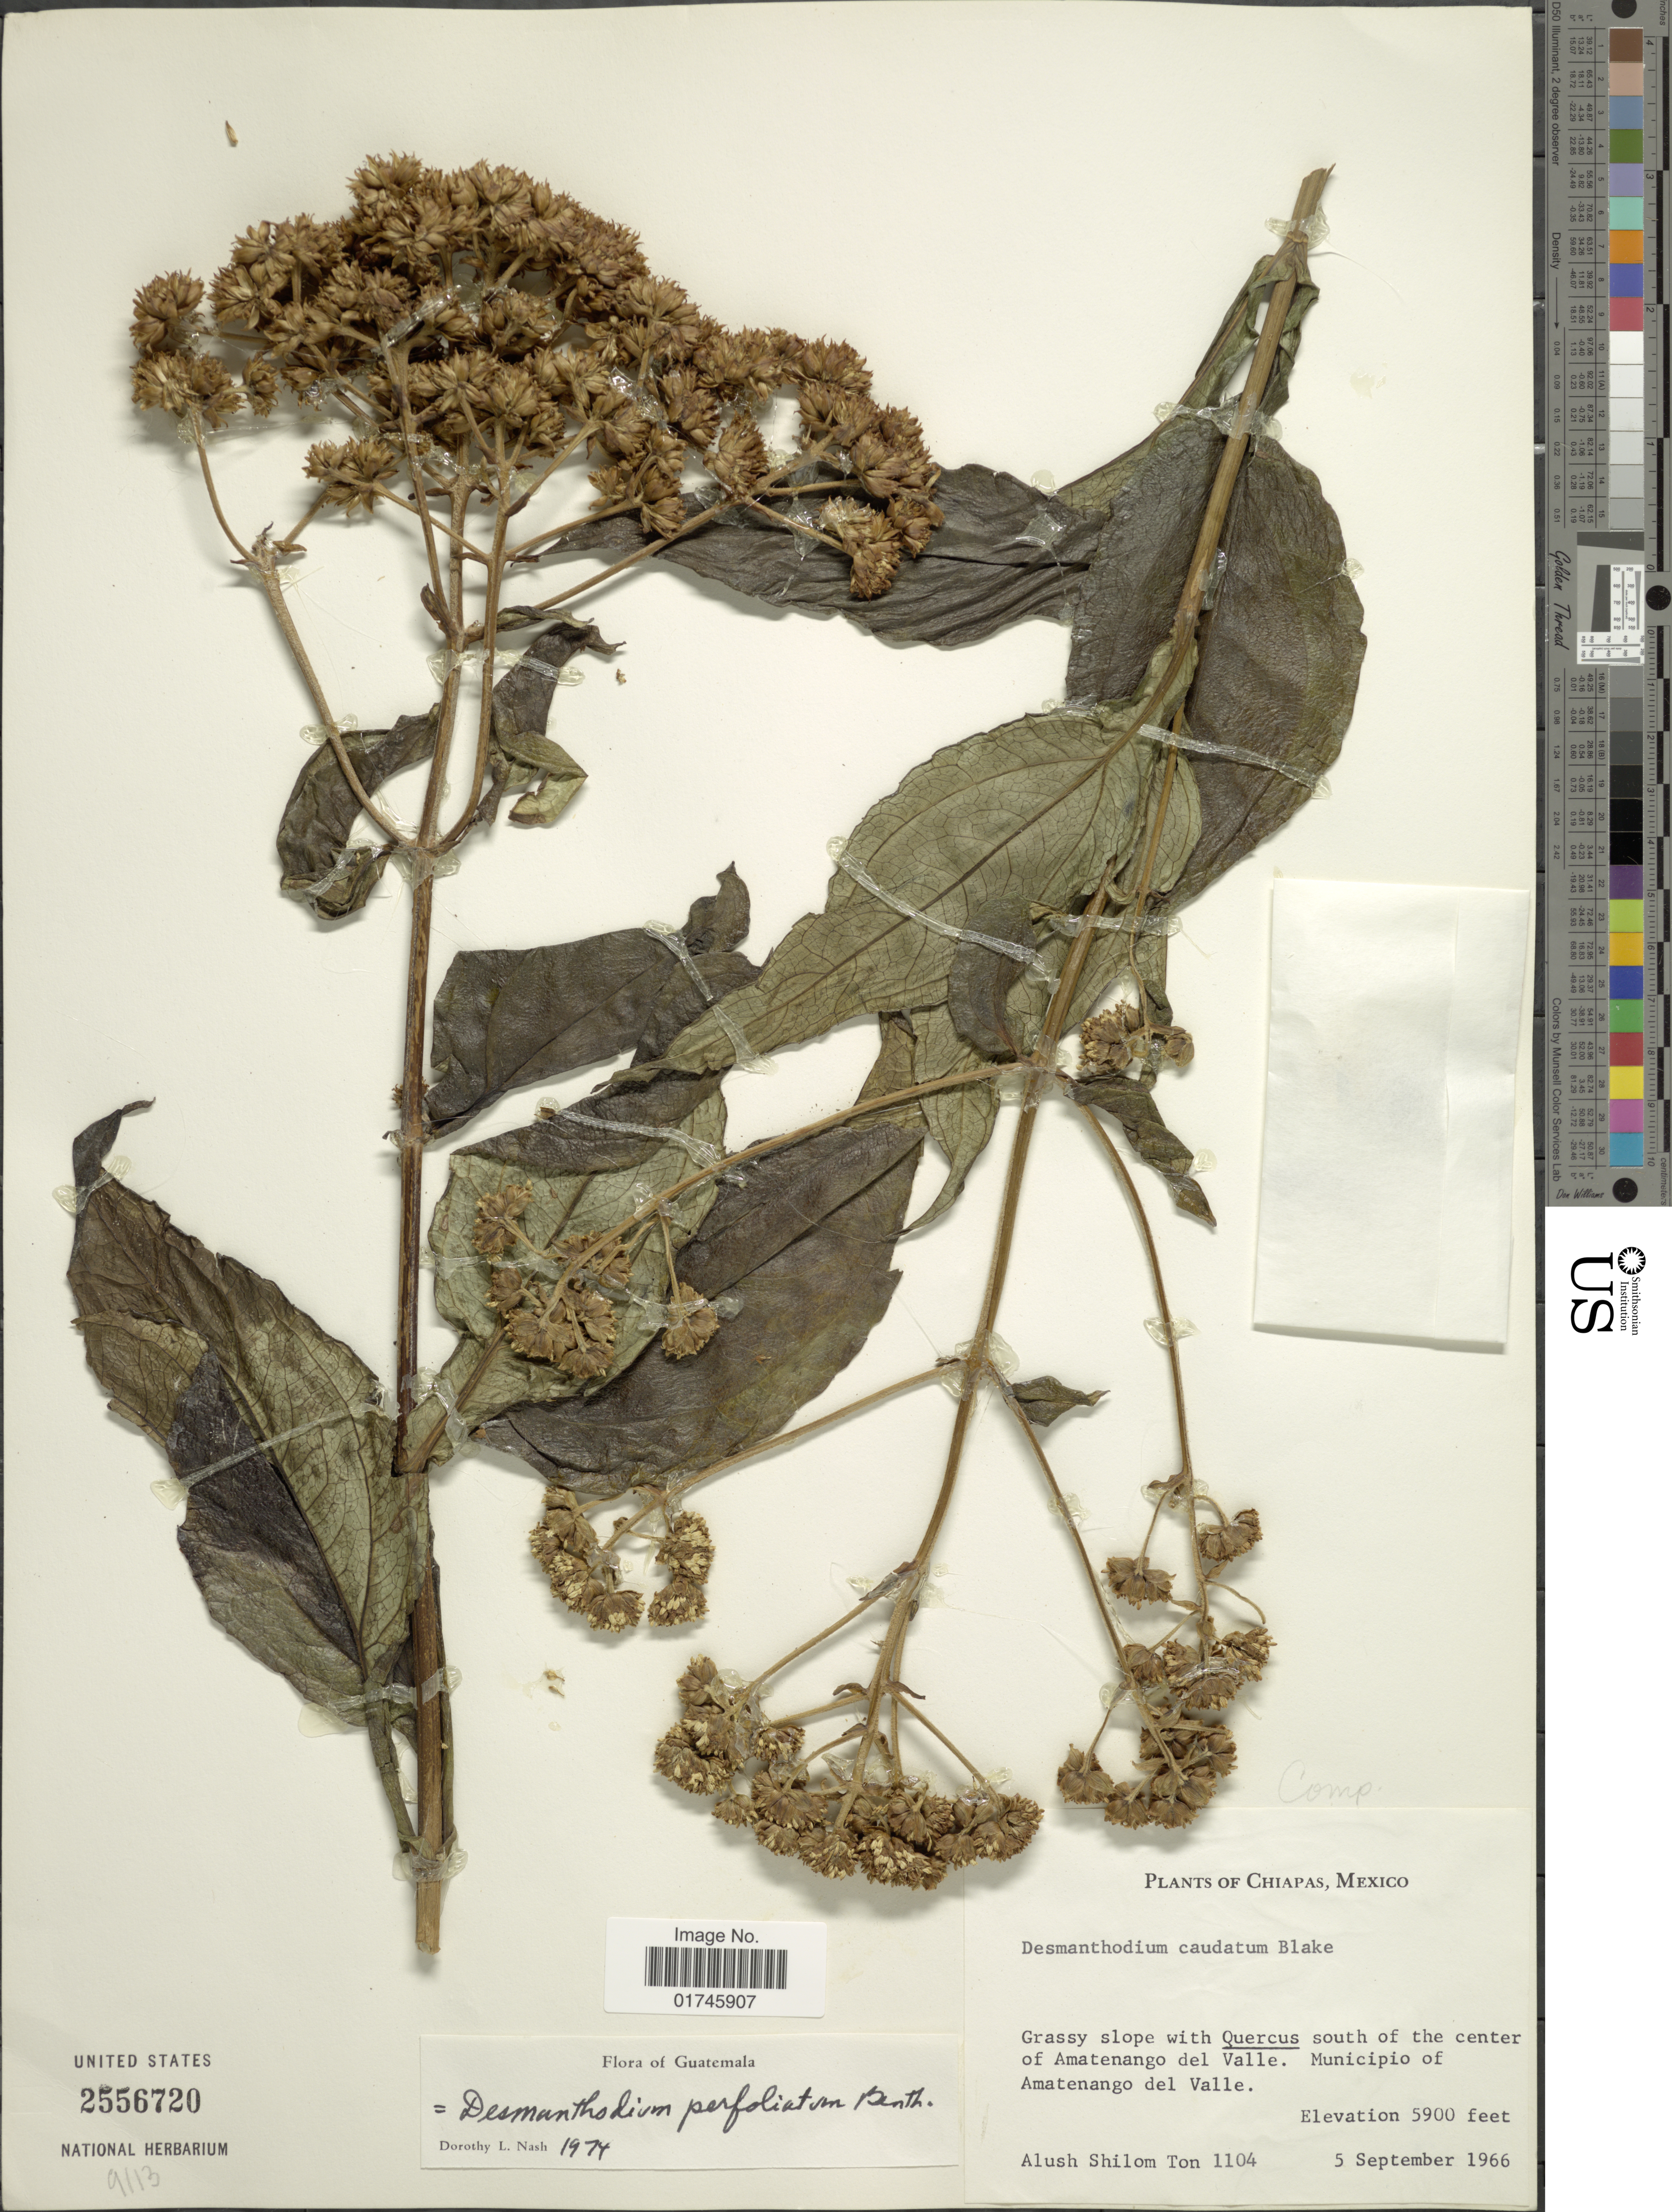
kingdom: Plantae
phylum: Tracheophyta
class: Magnoliopsida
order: Asterales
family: Asteraceae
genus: Desmanthodium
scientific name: Desmanthodium perfoliatum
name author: Benth.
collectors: A. S. Ton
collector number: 1104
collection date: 1966-09-05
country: Mexico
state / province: Chiapas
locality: Chiapas, Mexico, Grassy slope Quercus south of the center of Amatenango del Valle. Municipio of Amatenango del Valle.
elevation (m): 1798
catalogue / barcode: US 2556720